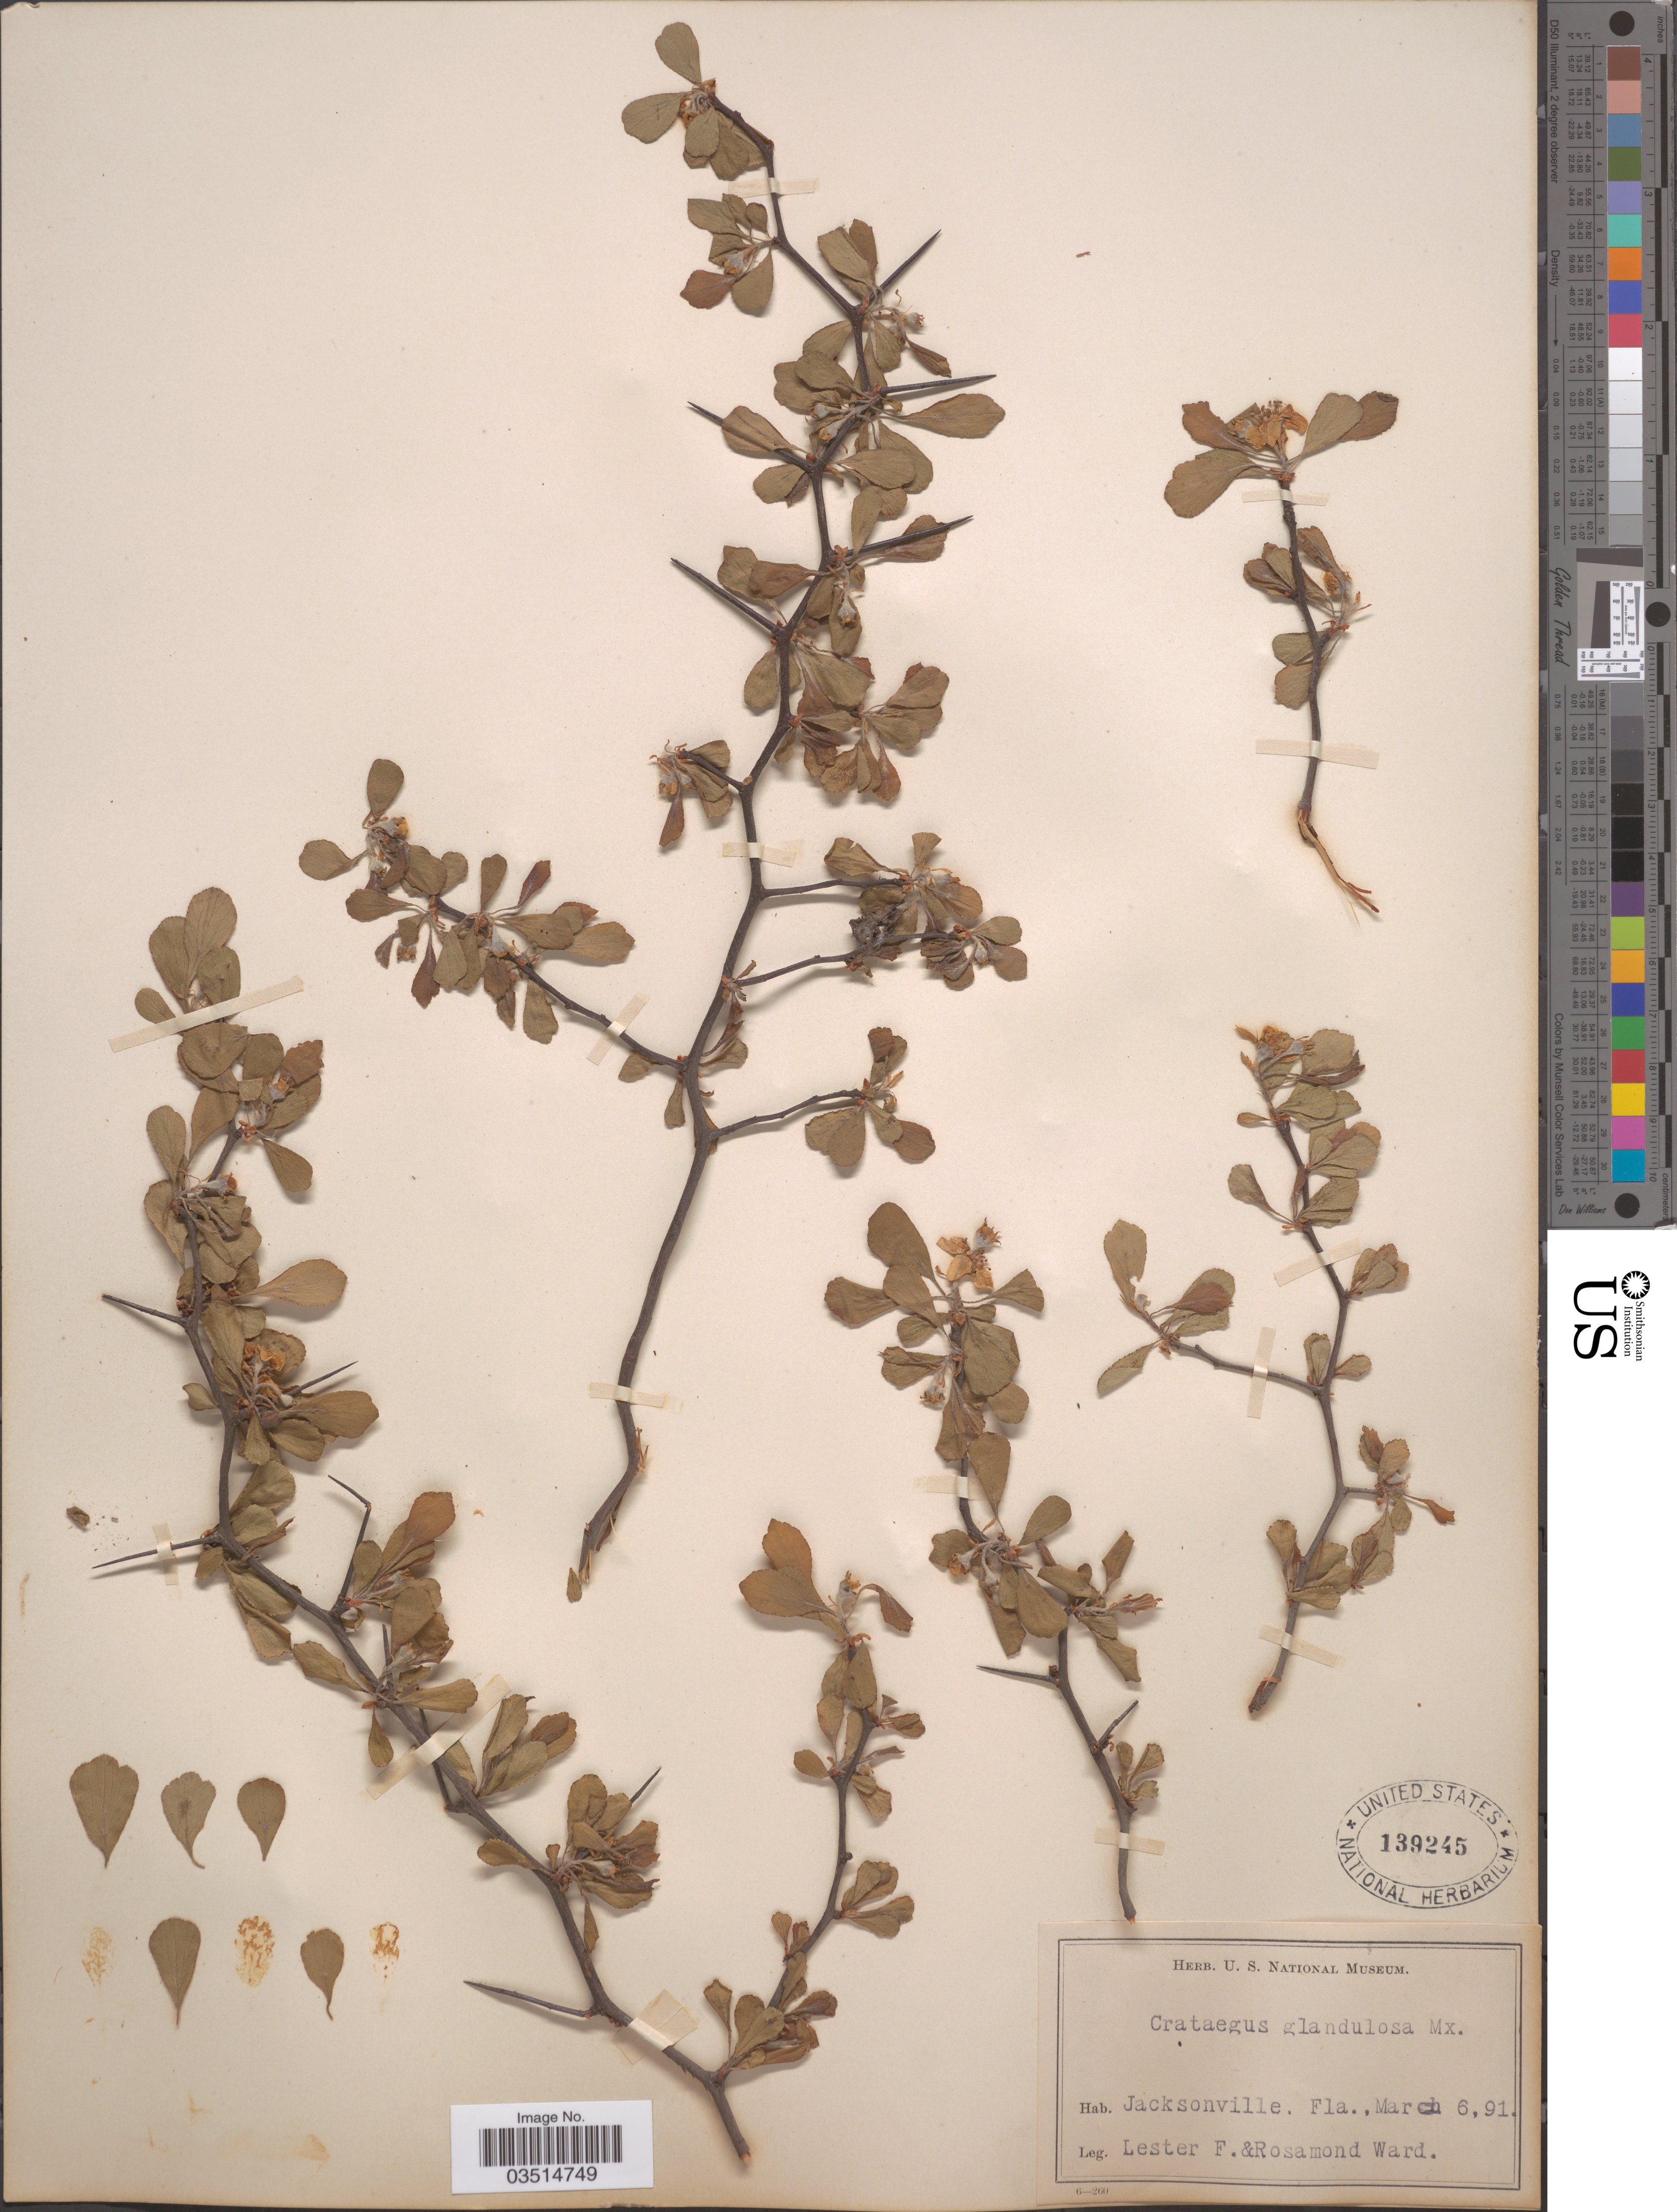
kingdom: Plantae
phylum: Tracheophyta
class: Magnoliopsida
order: Rosales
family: Rosaceae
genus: Crataegus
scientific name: Crataegus elliptica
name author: Elliott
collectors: L. F. Ward & R. Ward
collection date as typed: Transcribed d/m/y: 6/3/91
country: United States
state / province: Florida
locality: Jacksonville.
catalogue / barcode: US 139245